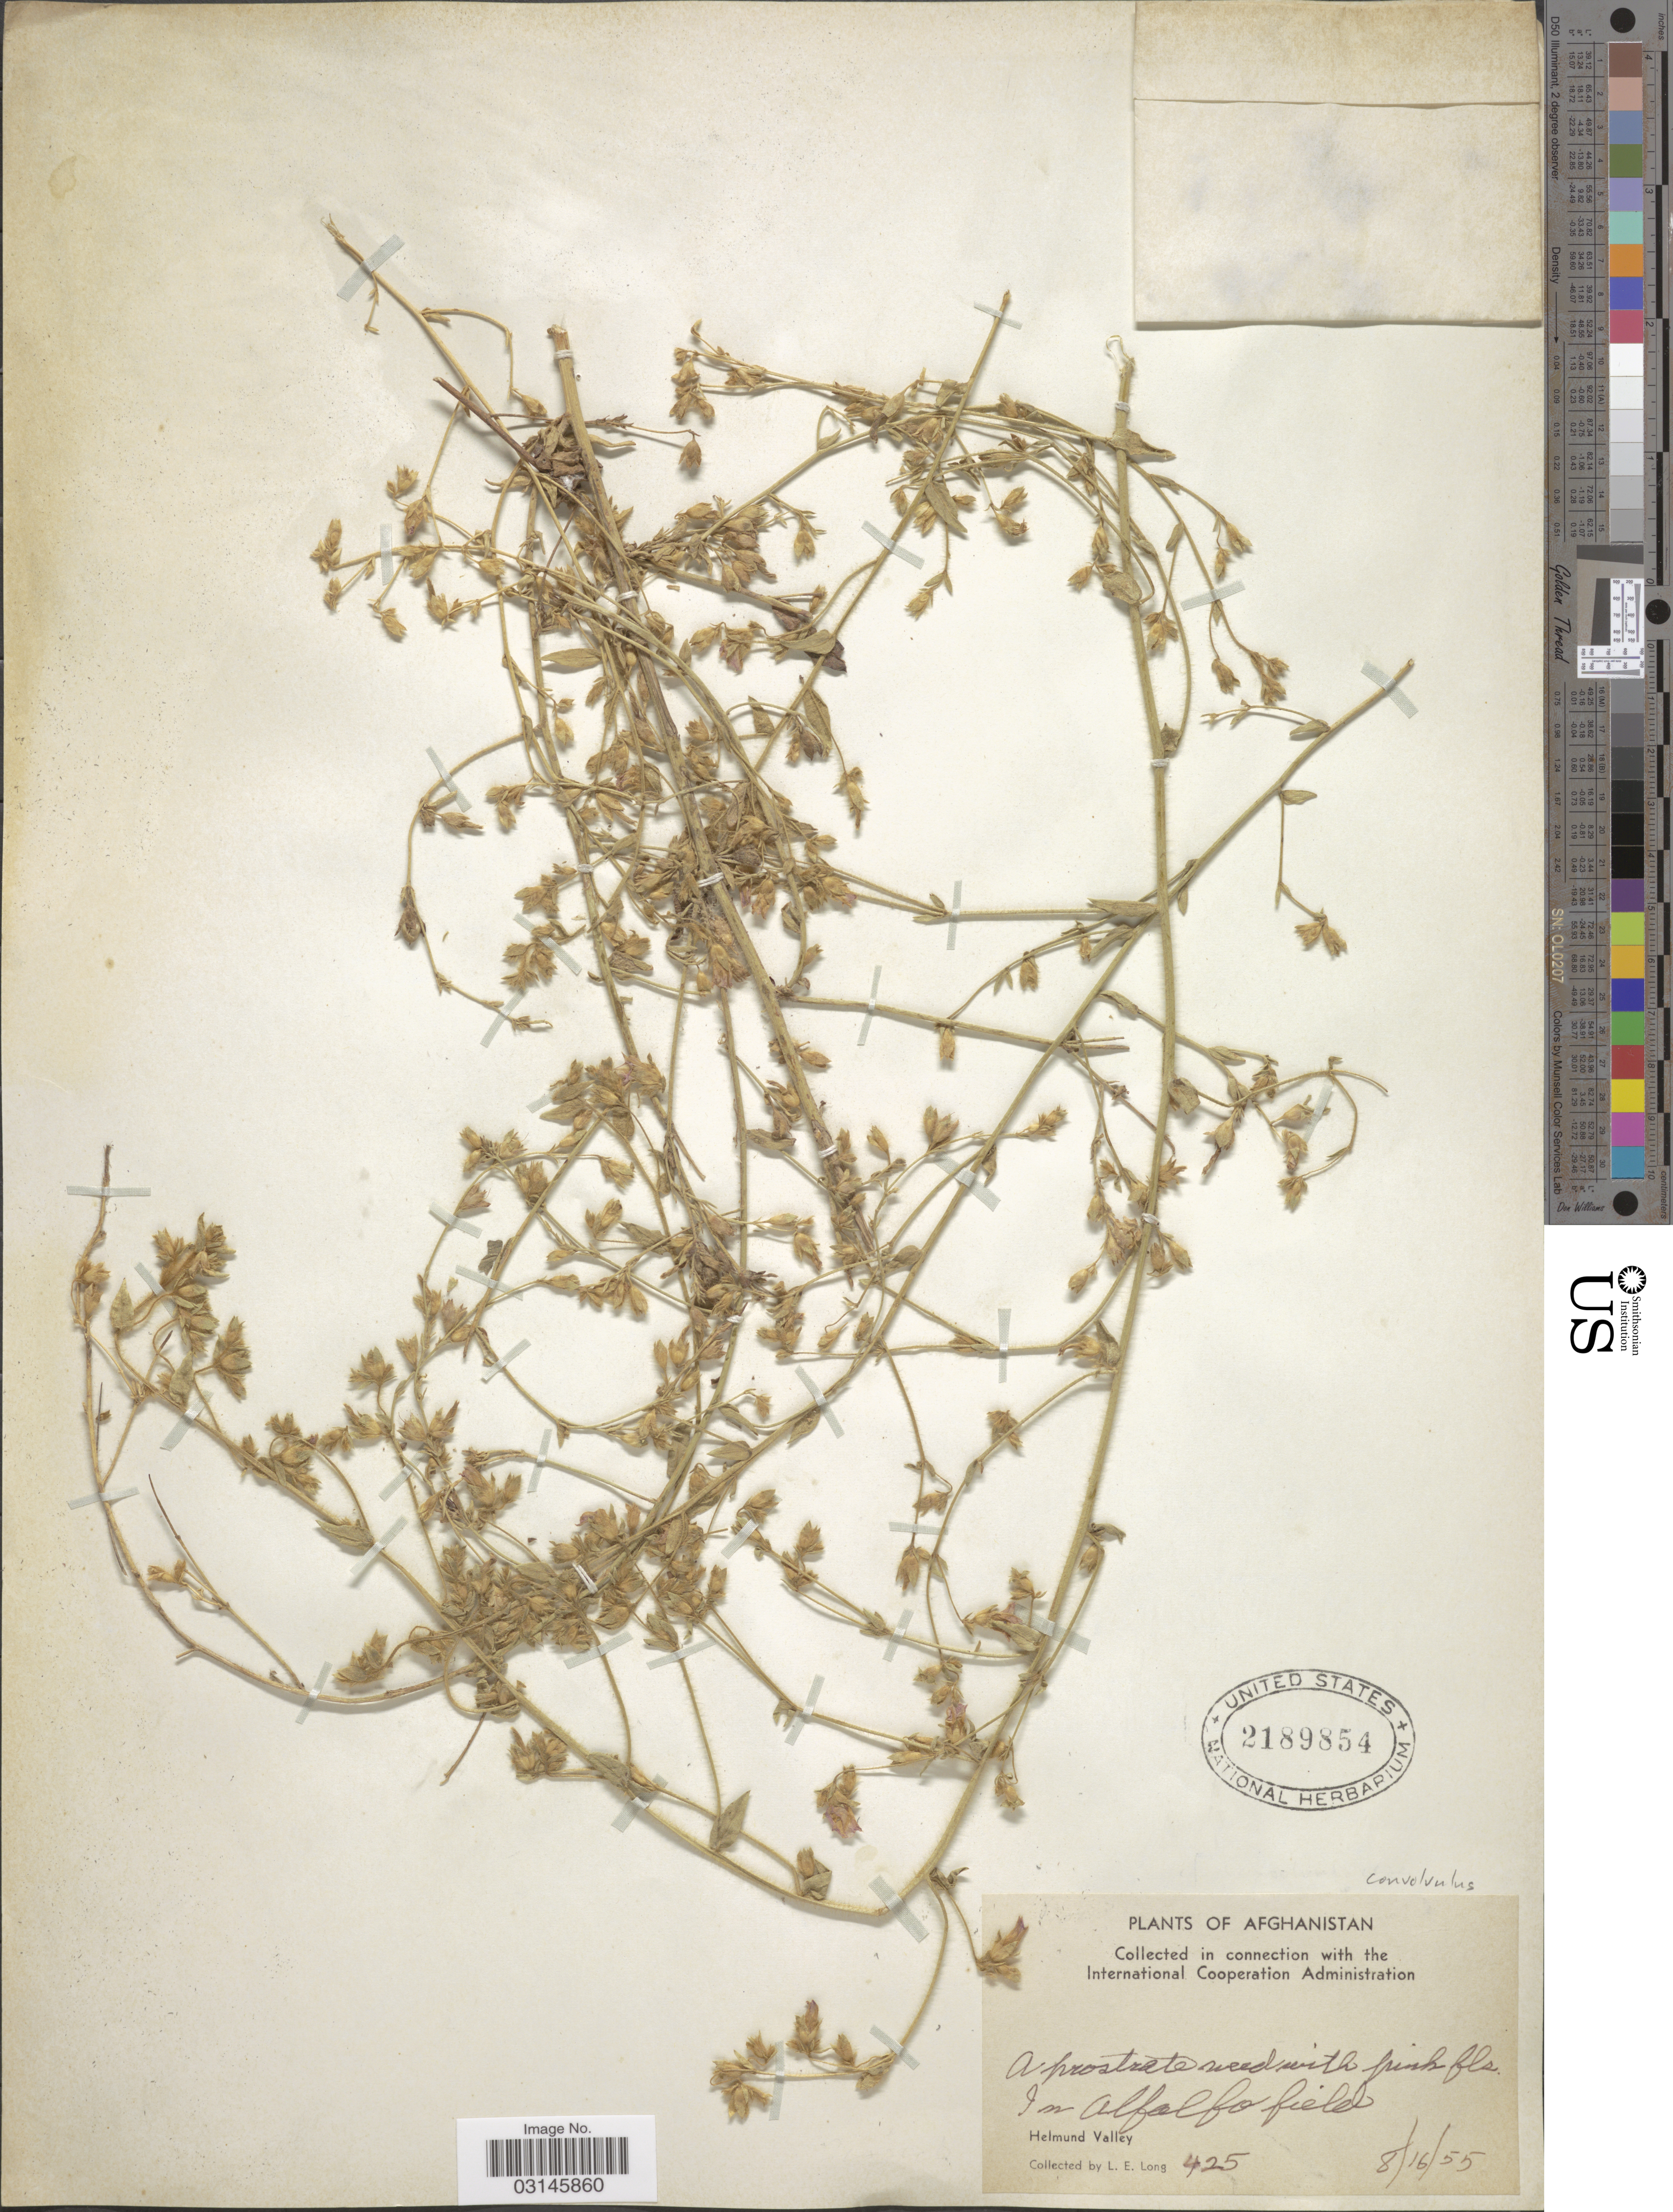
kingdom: Plantae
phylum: Tracheophyta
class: Magnoliopsida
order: Solanales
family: Convolvulaceae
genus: Convolvulus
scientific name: Convolvulus sp.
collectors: L. E. Long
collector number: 425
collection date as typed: Transcribed d/m/y: 16/8/55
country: Afghanistan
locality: In Alfalfa fields, Helmund Valley.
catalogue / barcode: US 2189854